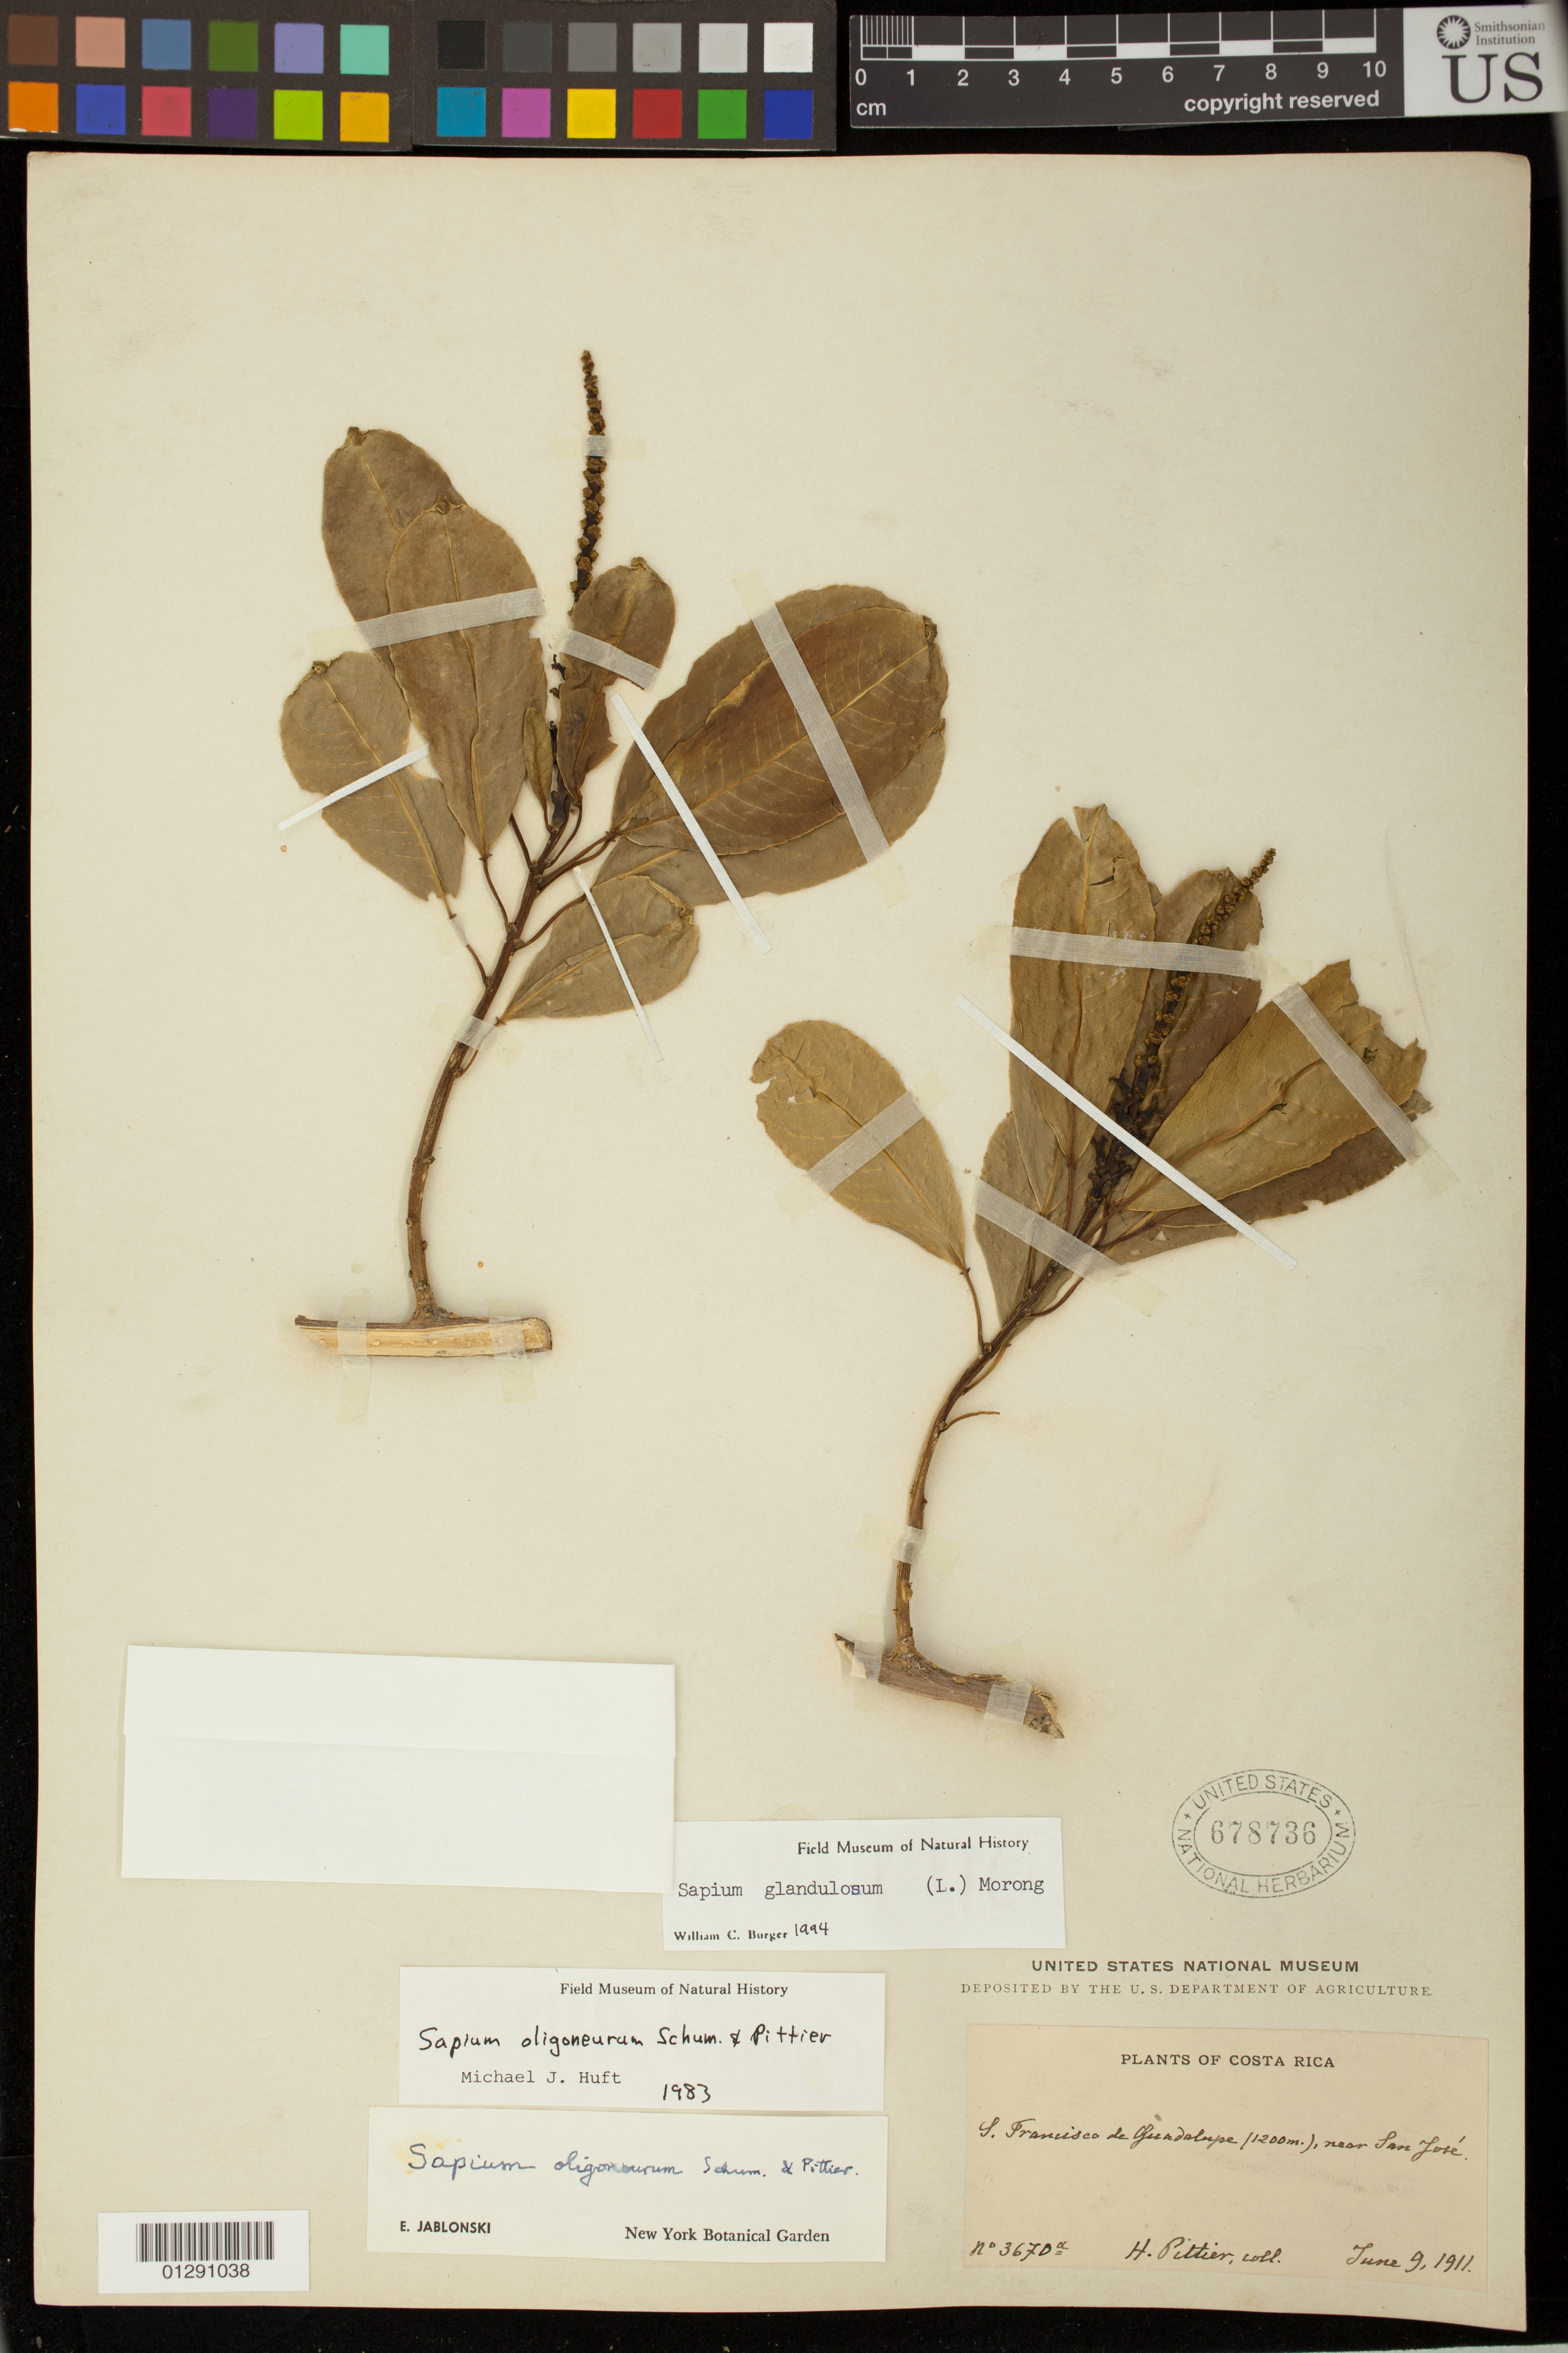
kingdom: Plantae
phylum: Tracheophyta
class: Magnoliopsida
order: Malpighiales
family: Euphorbiaceae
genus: Sapium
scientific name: Sapium glandulosum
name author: (L.) Morong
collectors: H. F. Pittier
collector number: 3670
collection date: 1911-06-09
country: Costa Rica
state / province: San Jose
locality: San Francisco de Guadalupe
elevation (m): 1200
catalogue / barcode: US 678736